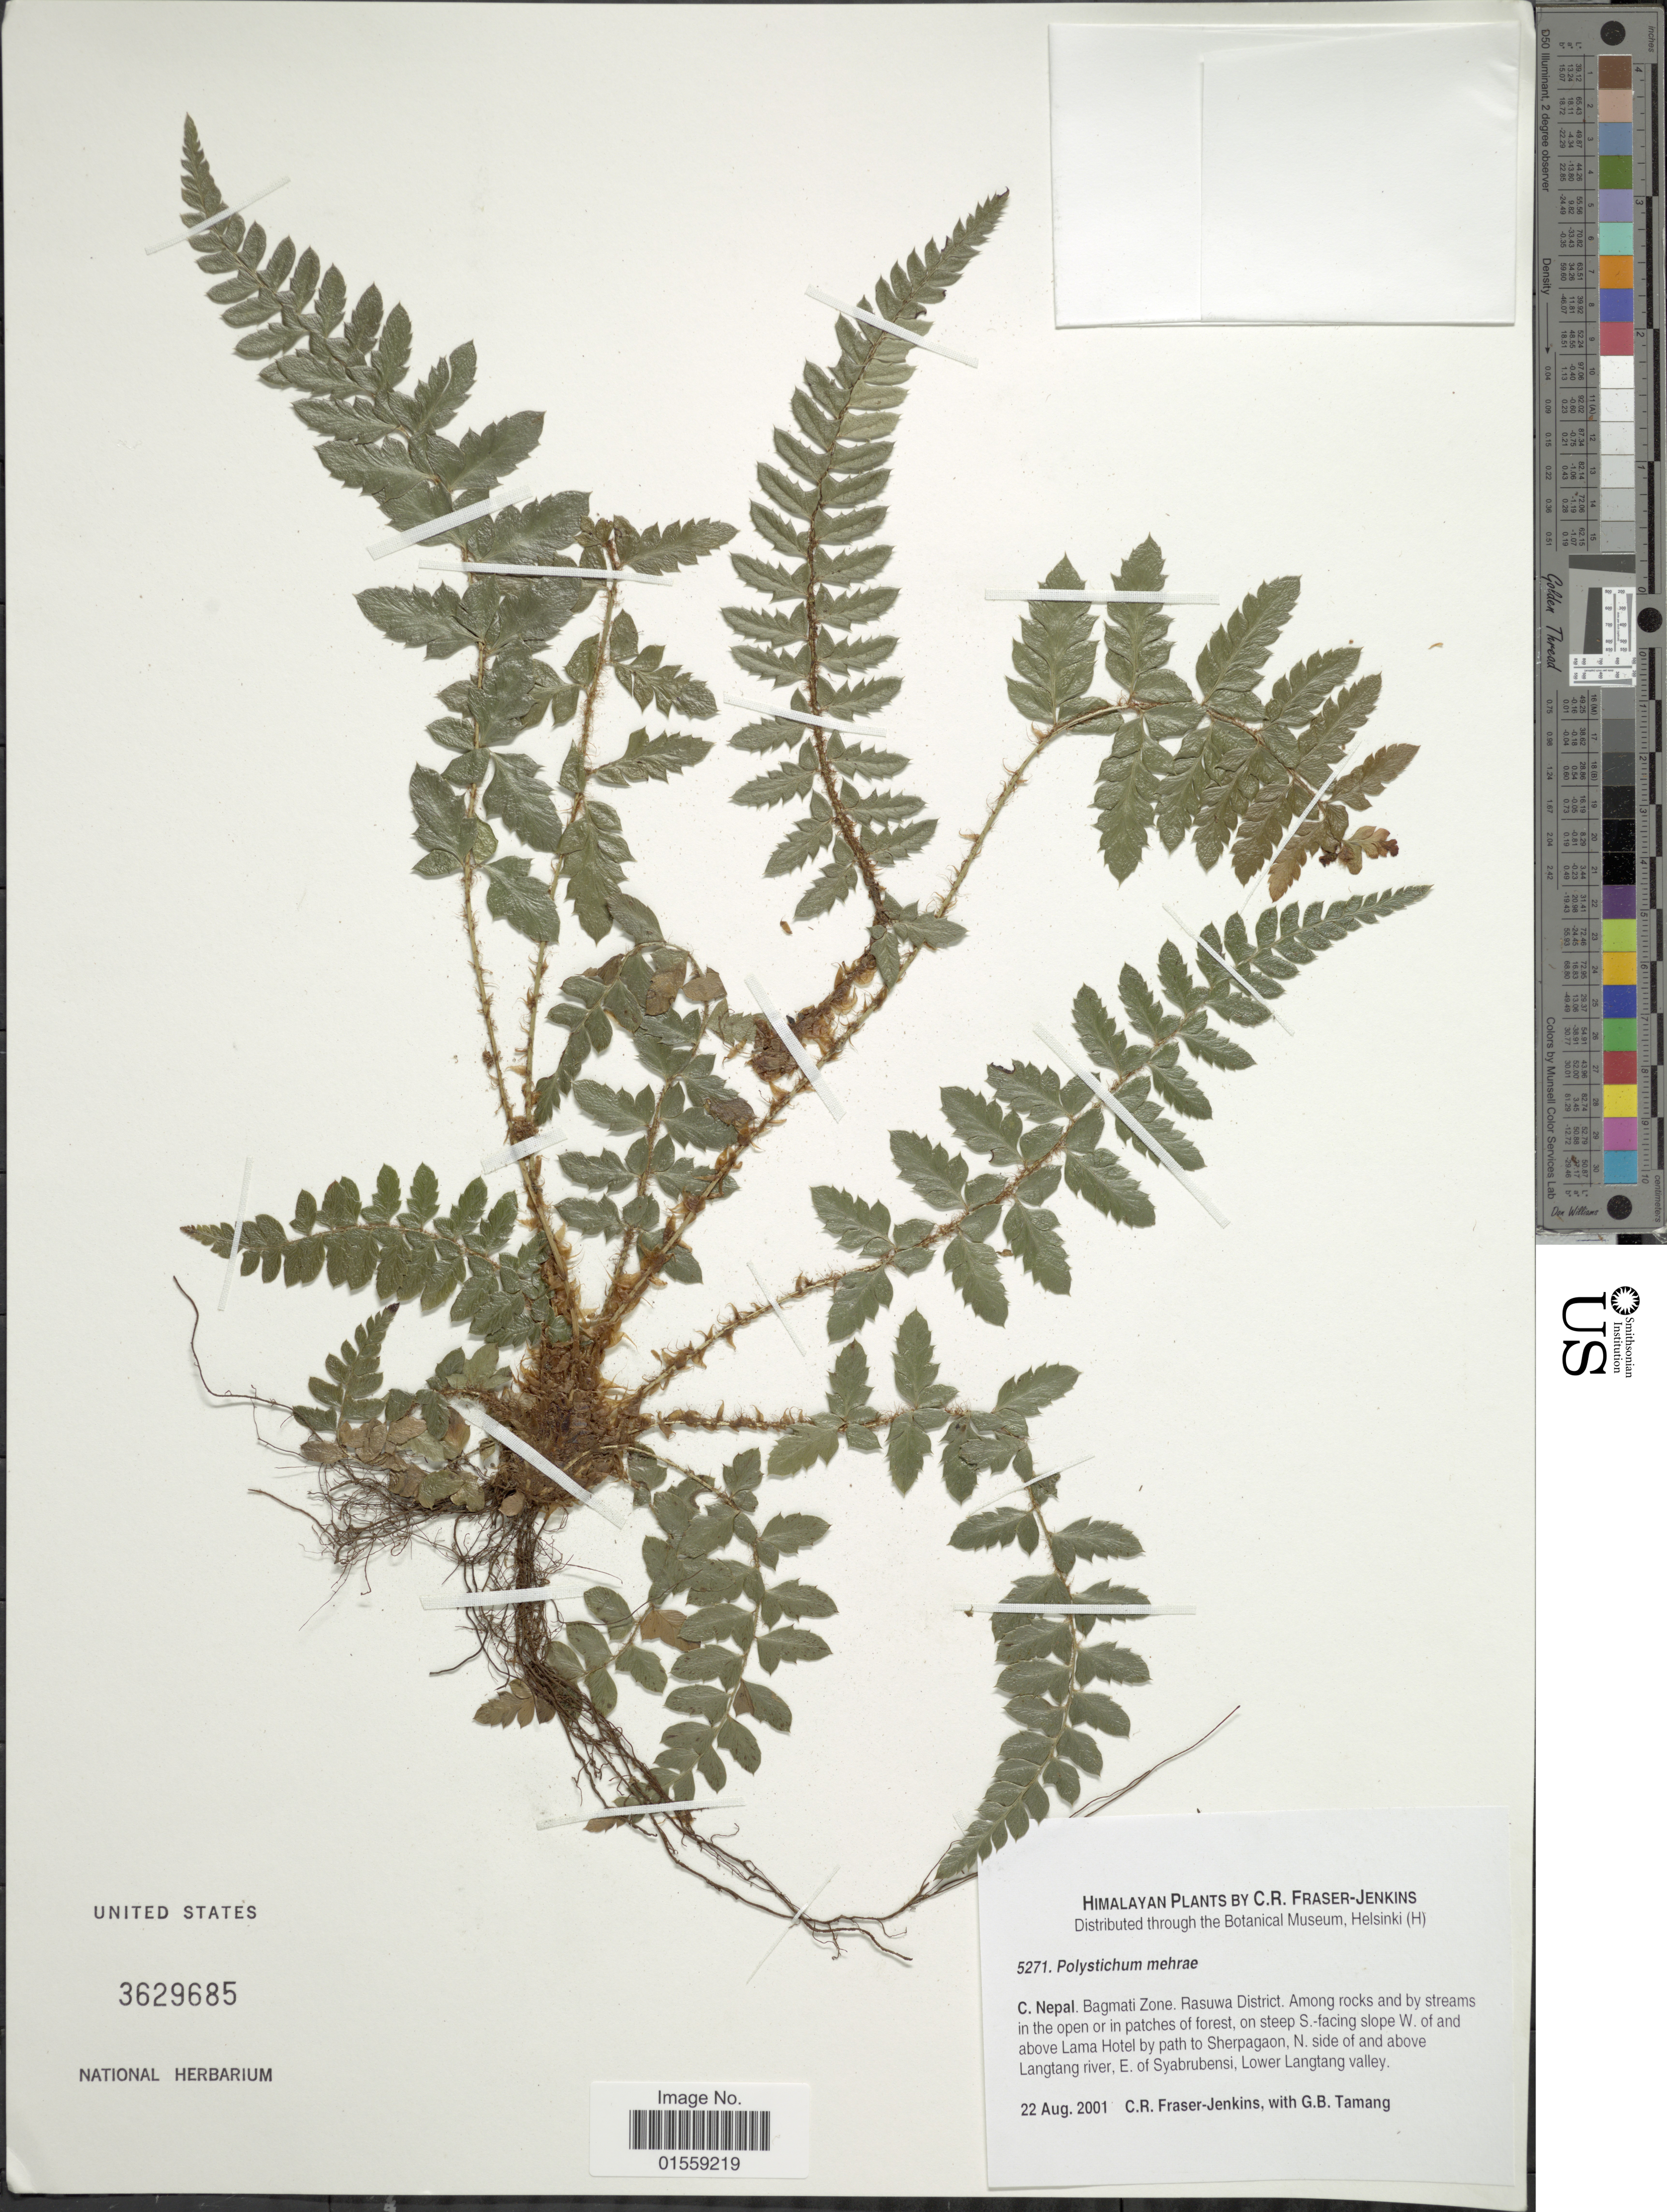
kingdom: Plantae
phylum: Tracheophyta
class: Polypodiopsida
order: Polypodiales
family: Dryopteridaceae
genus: Polystichum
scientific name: Polystichum mehrae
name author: Fraser-Jenk. & Khullar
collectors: C. R. Fraser-Jenkins & G. Tamang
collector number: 5271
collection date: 2001-08-22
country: Nepal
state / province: Bagmati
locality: Himalaya, C. Nepal, Bagmati Zone, Rasuwa District, on steep S.-facing slope W. of and above Lama Hoitel by path to Sherpagaon, N. side of and above Langtang river, E. of Syabrubensi, Lower Langtang valley.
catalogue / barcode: US 3629685